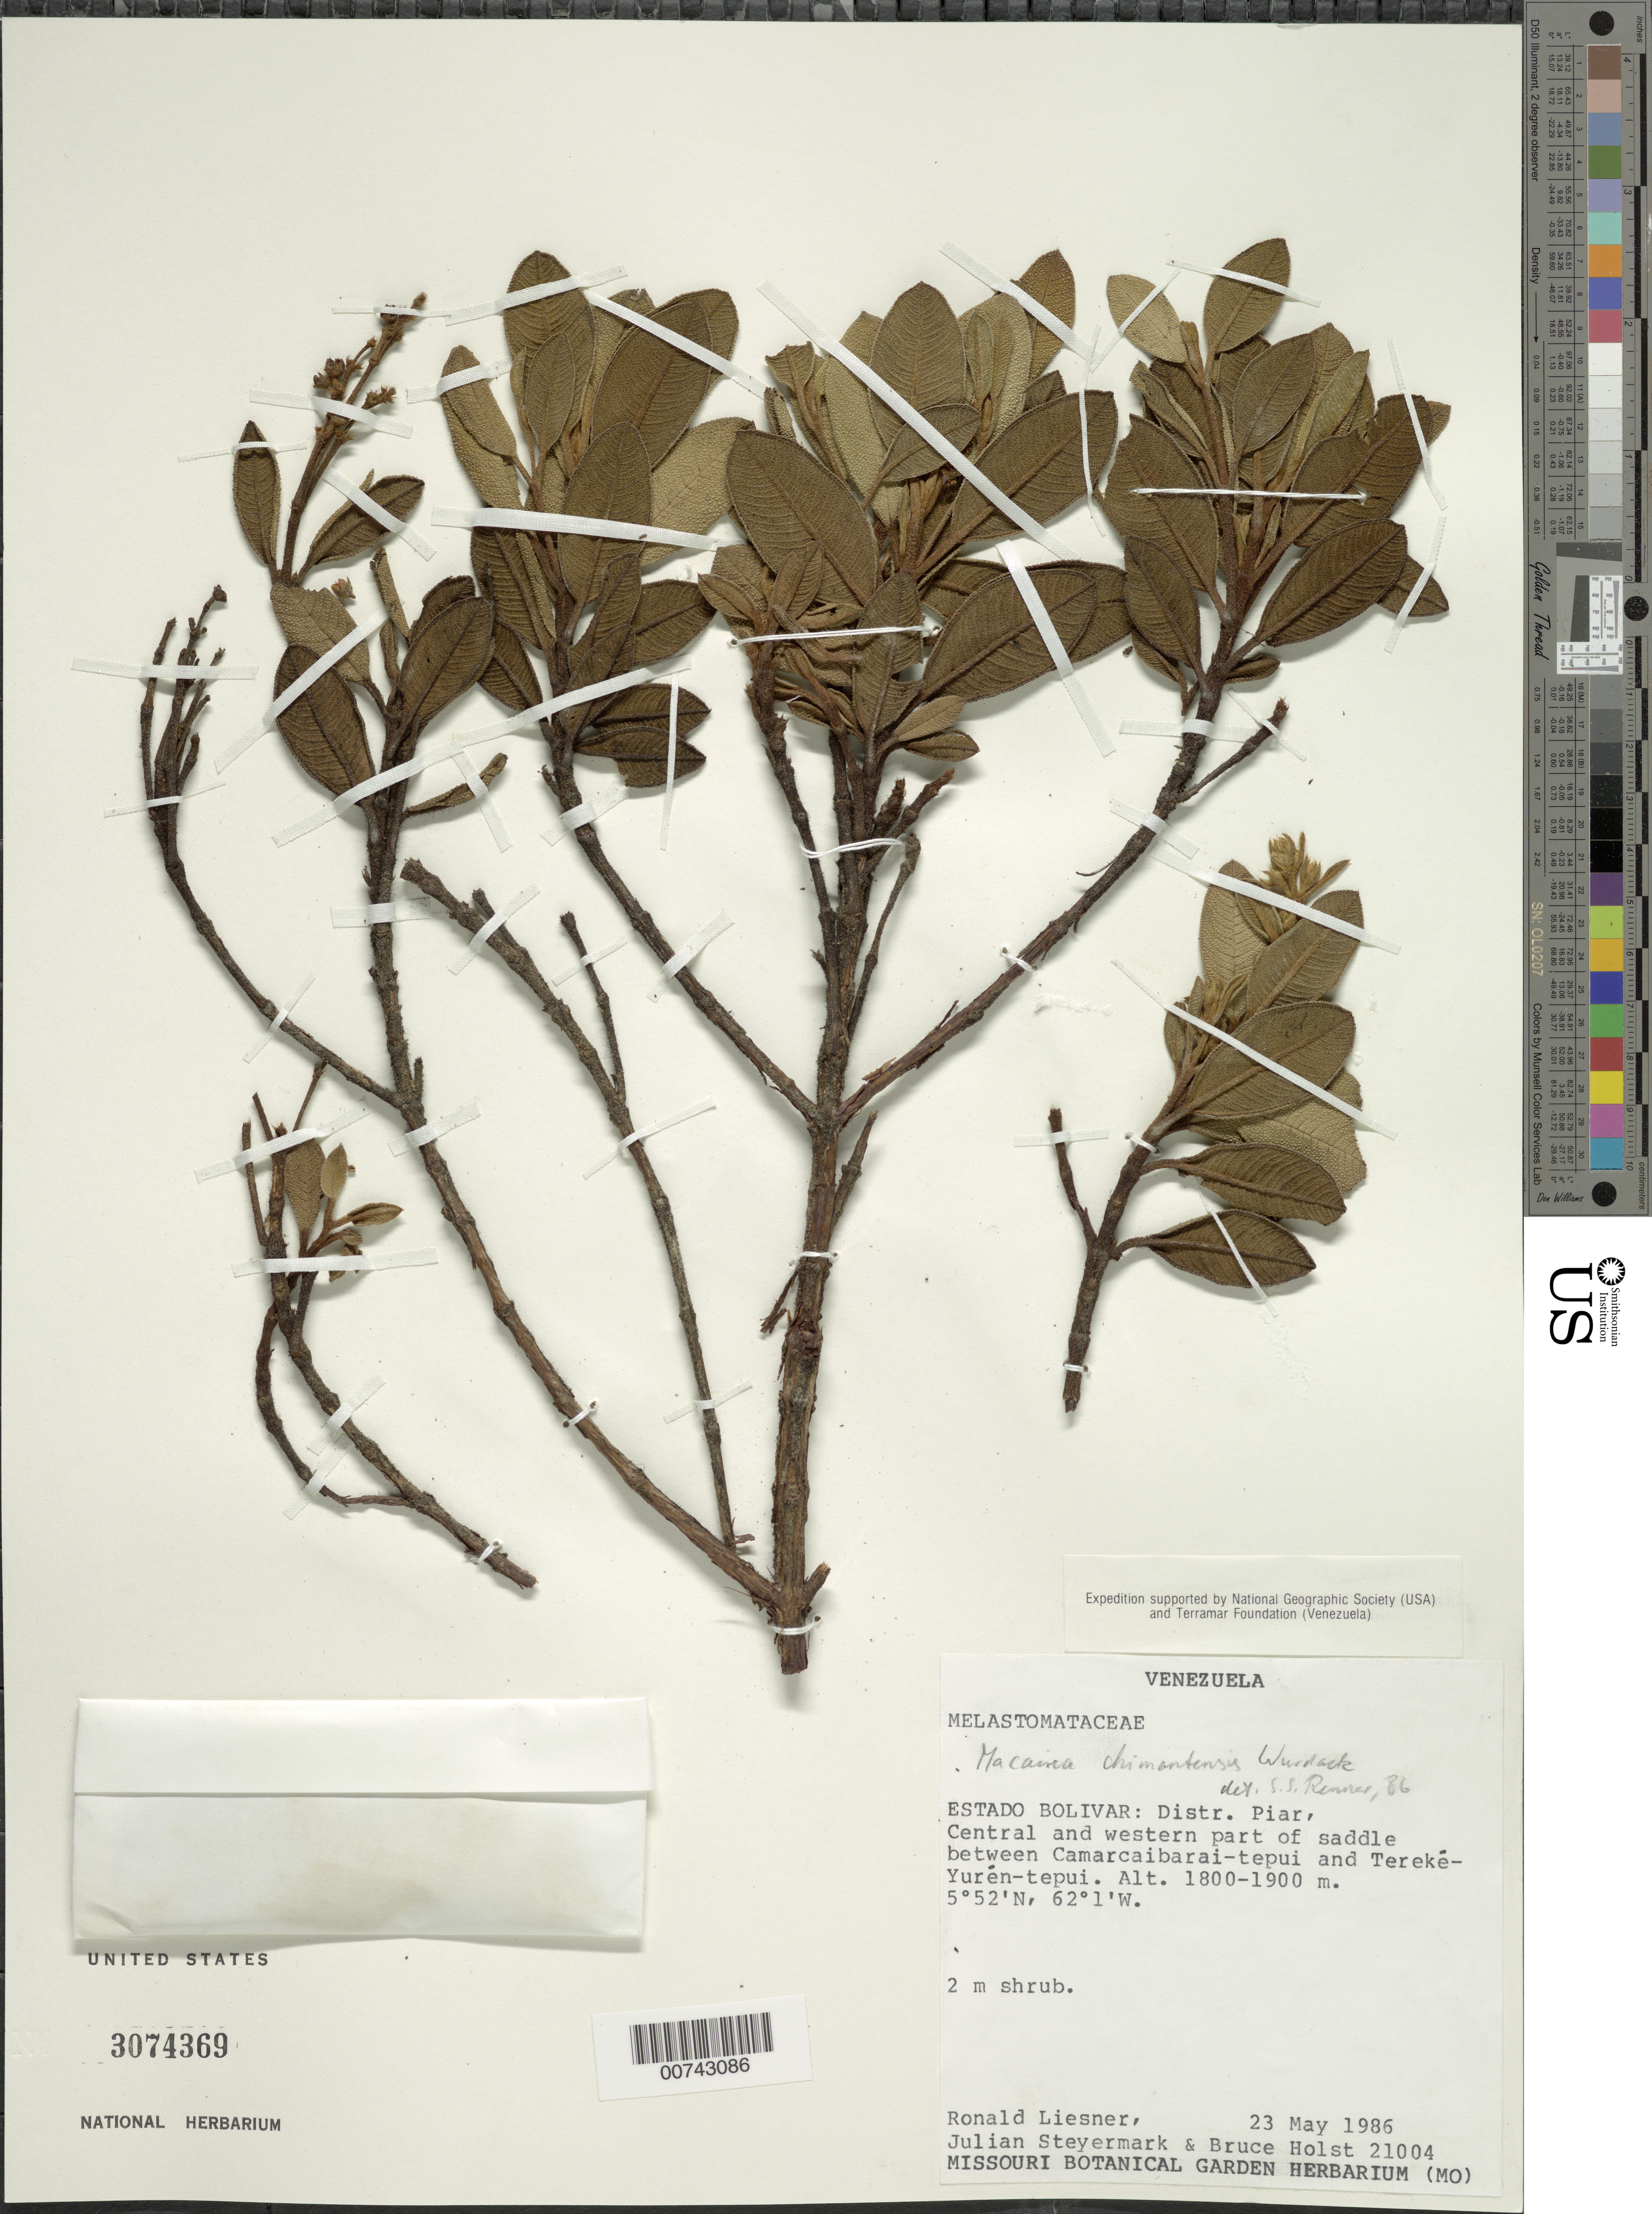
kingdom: Plantae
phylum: Tracheophyta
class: Magnoliopsida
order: Myrtales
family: Melastomataceae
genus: Macairea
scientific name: Macairea chimantensis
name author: Wurdack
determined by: Renner, --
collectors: R. L. Liesner, J. Steyermark & B. Holst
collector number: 21004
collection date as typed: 26-May-86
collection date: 1986-05-26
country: Venezuela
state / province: Bolívar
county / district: Piar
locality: Camarcaibarai-tepuí to Tereke-Yuren-tepuí, central and western part of saddle between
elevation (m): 1800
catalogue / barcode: US 3074369